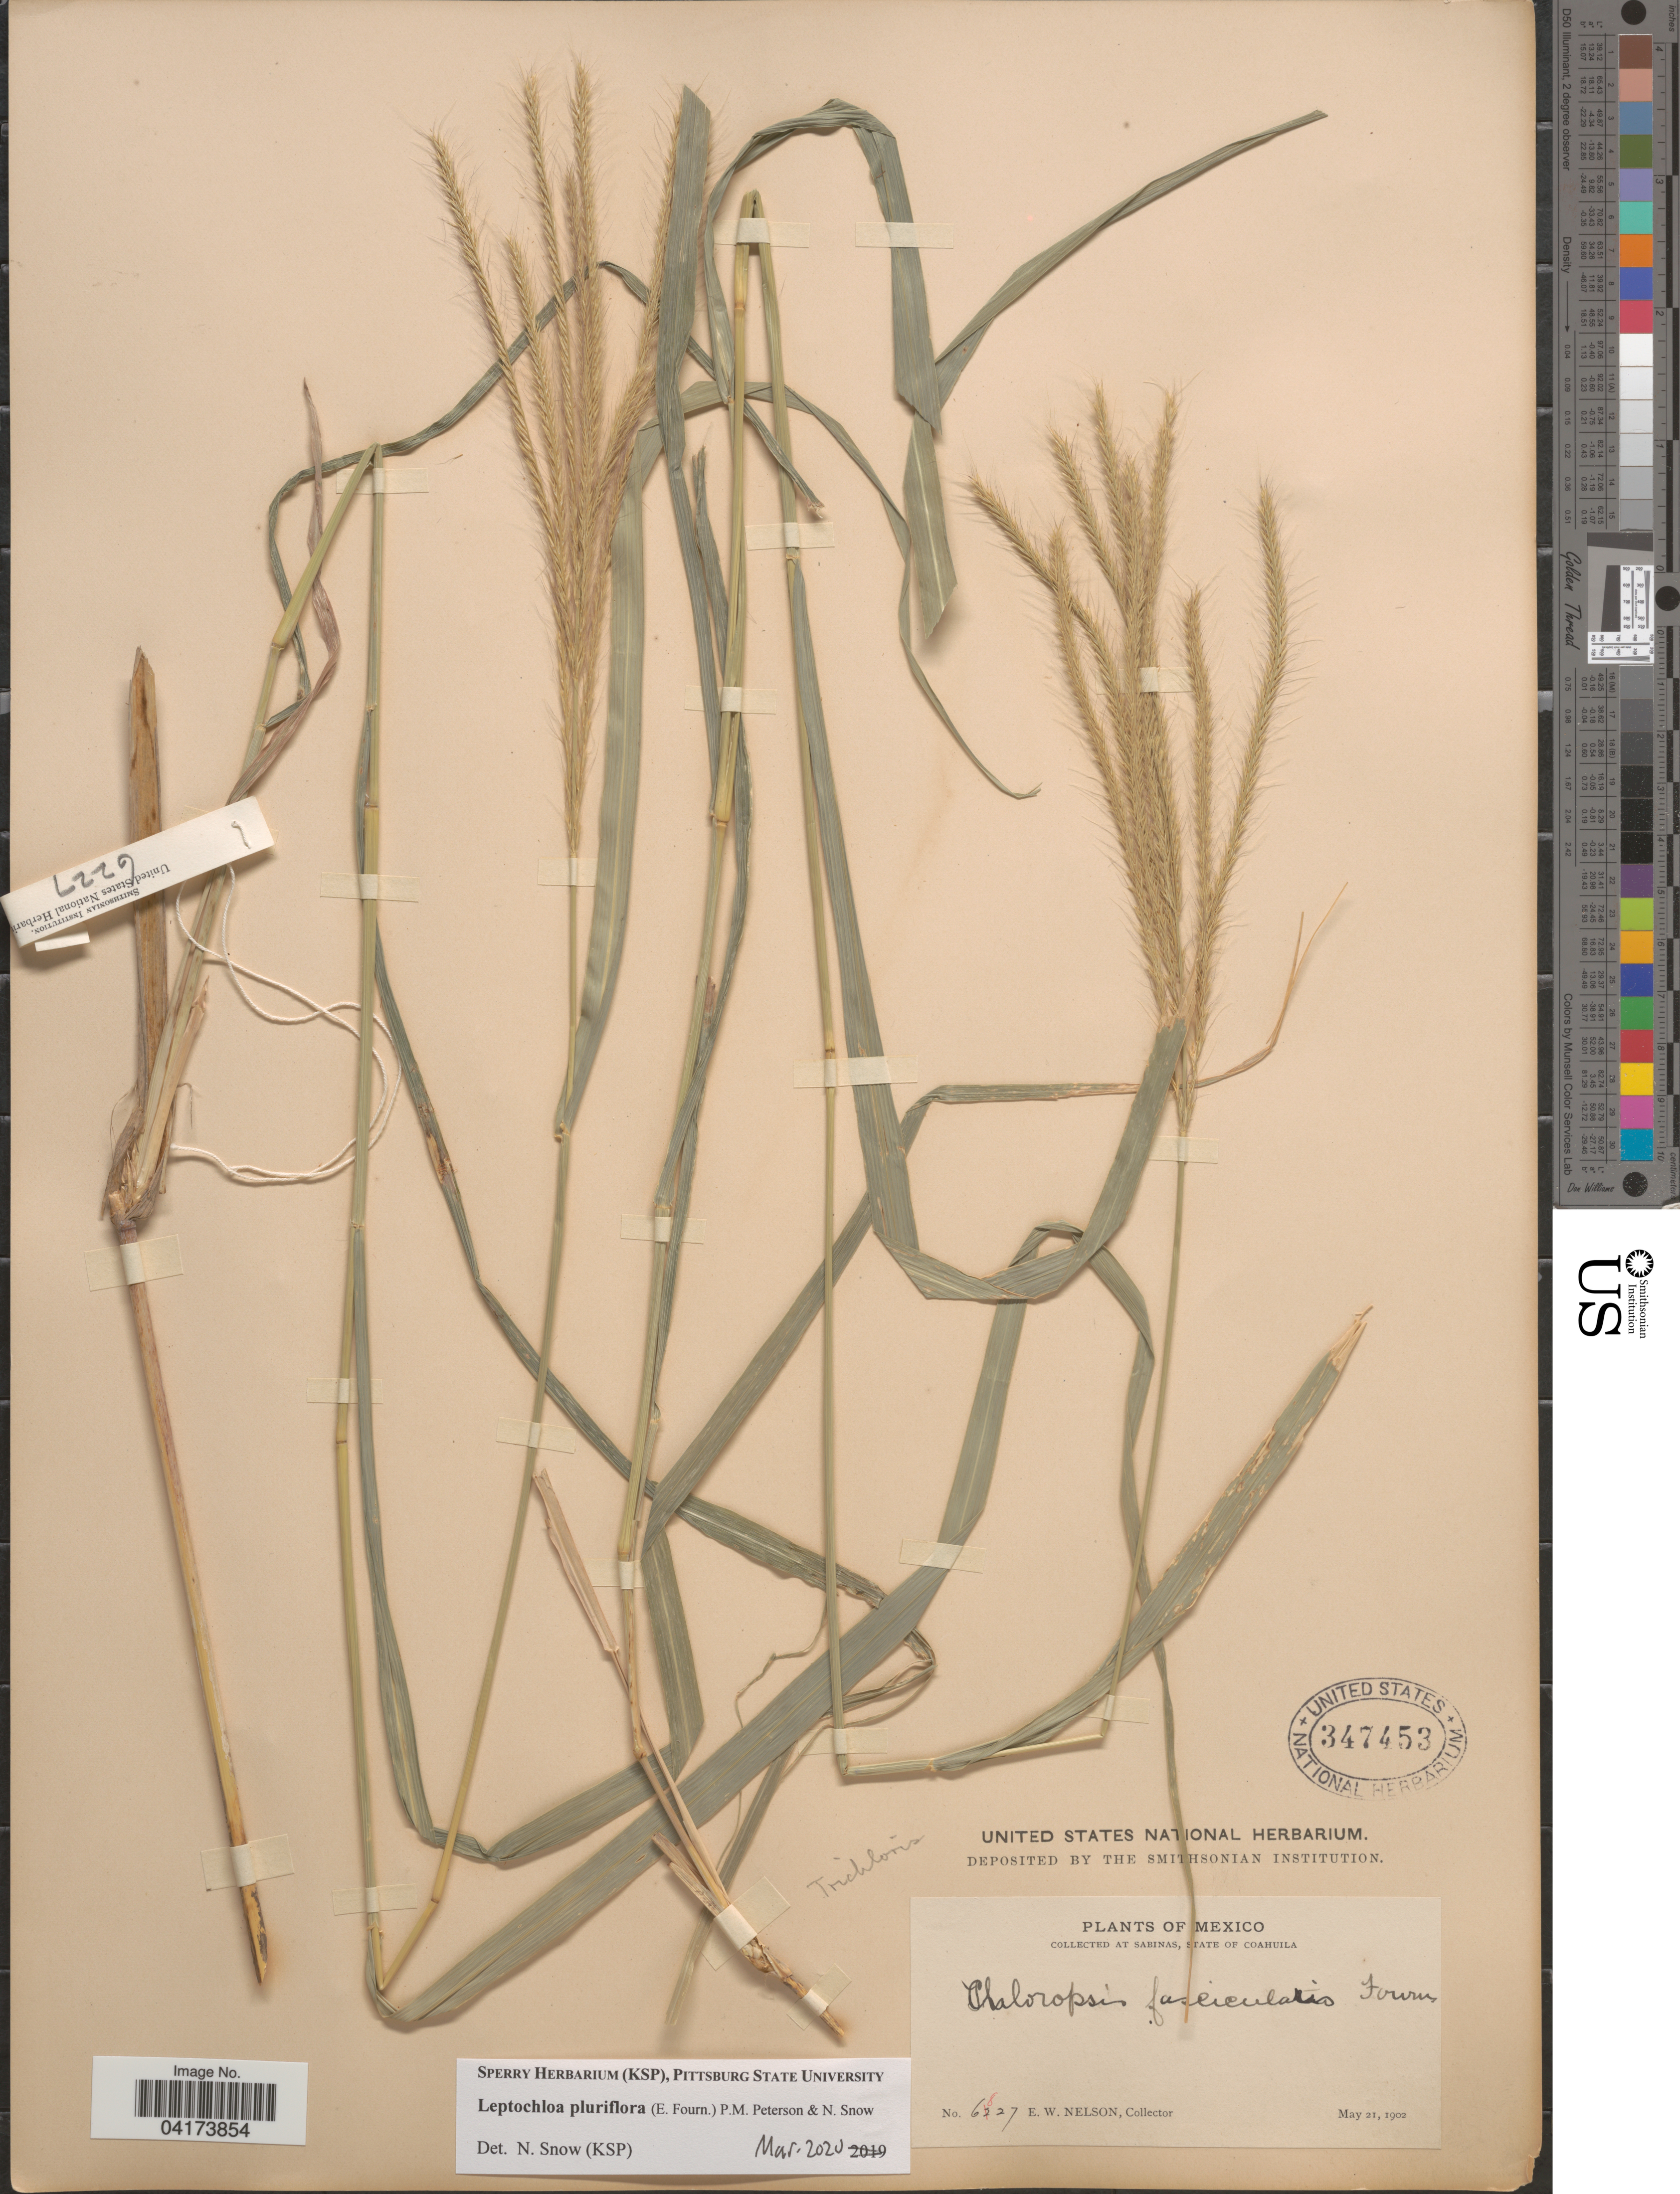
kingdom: Plantae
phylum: Tracheophyta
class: Liliopsida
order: Poales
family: Poaceae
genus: Leptochloa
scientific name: Leptochloa pluriflora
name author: (E. Fourn.) P.M. Peterson & N. Snow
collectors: E. W. Nelson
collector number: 6827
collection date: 1902-05-21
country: Mexico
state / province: Coahuila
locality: At Sabinas.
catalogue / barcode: US 347453